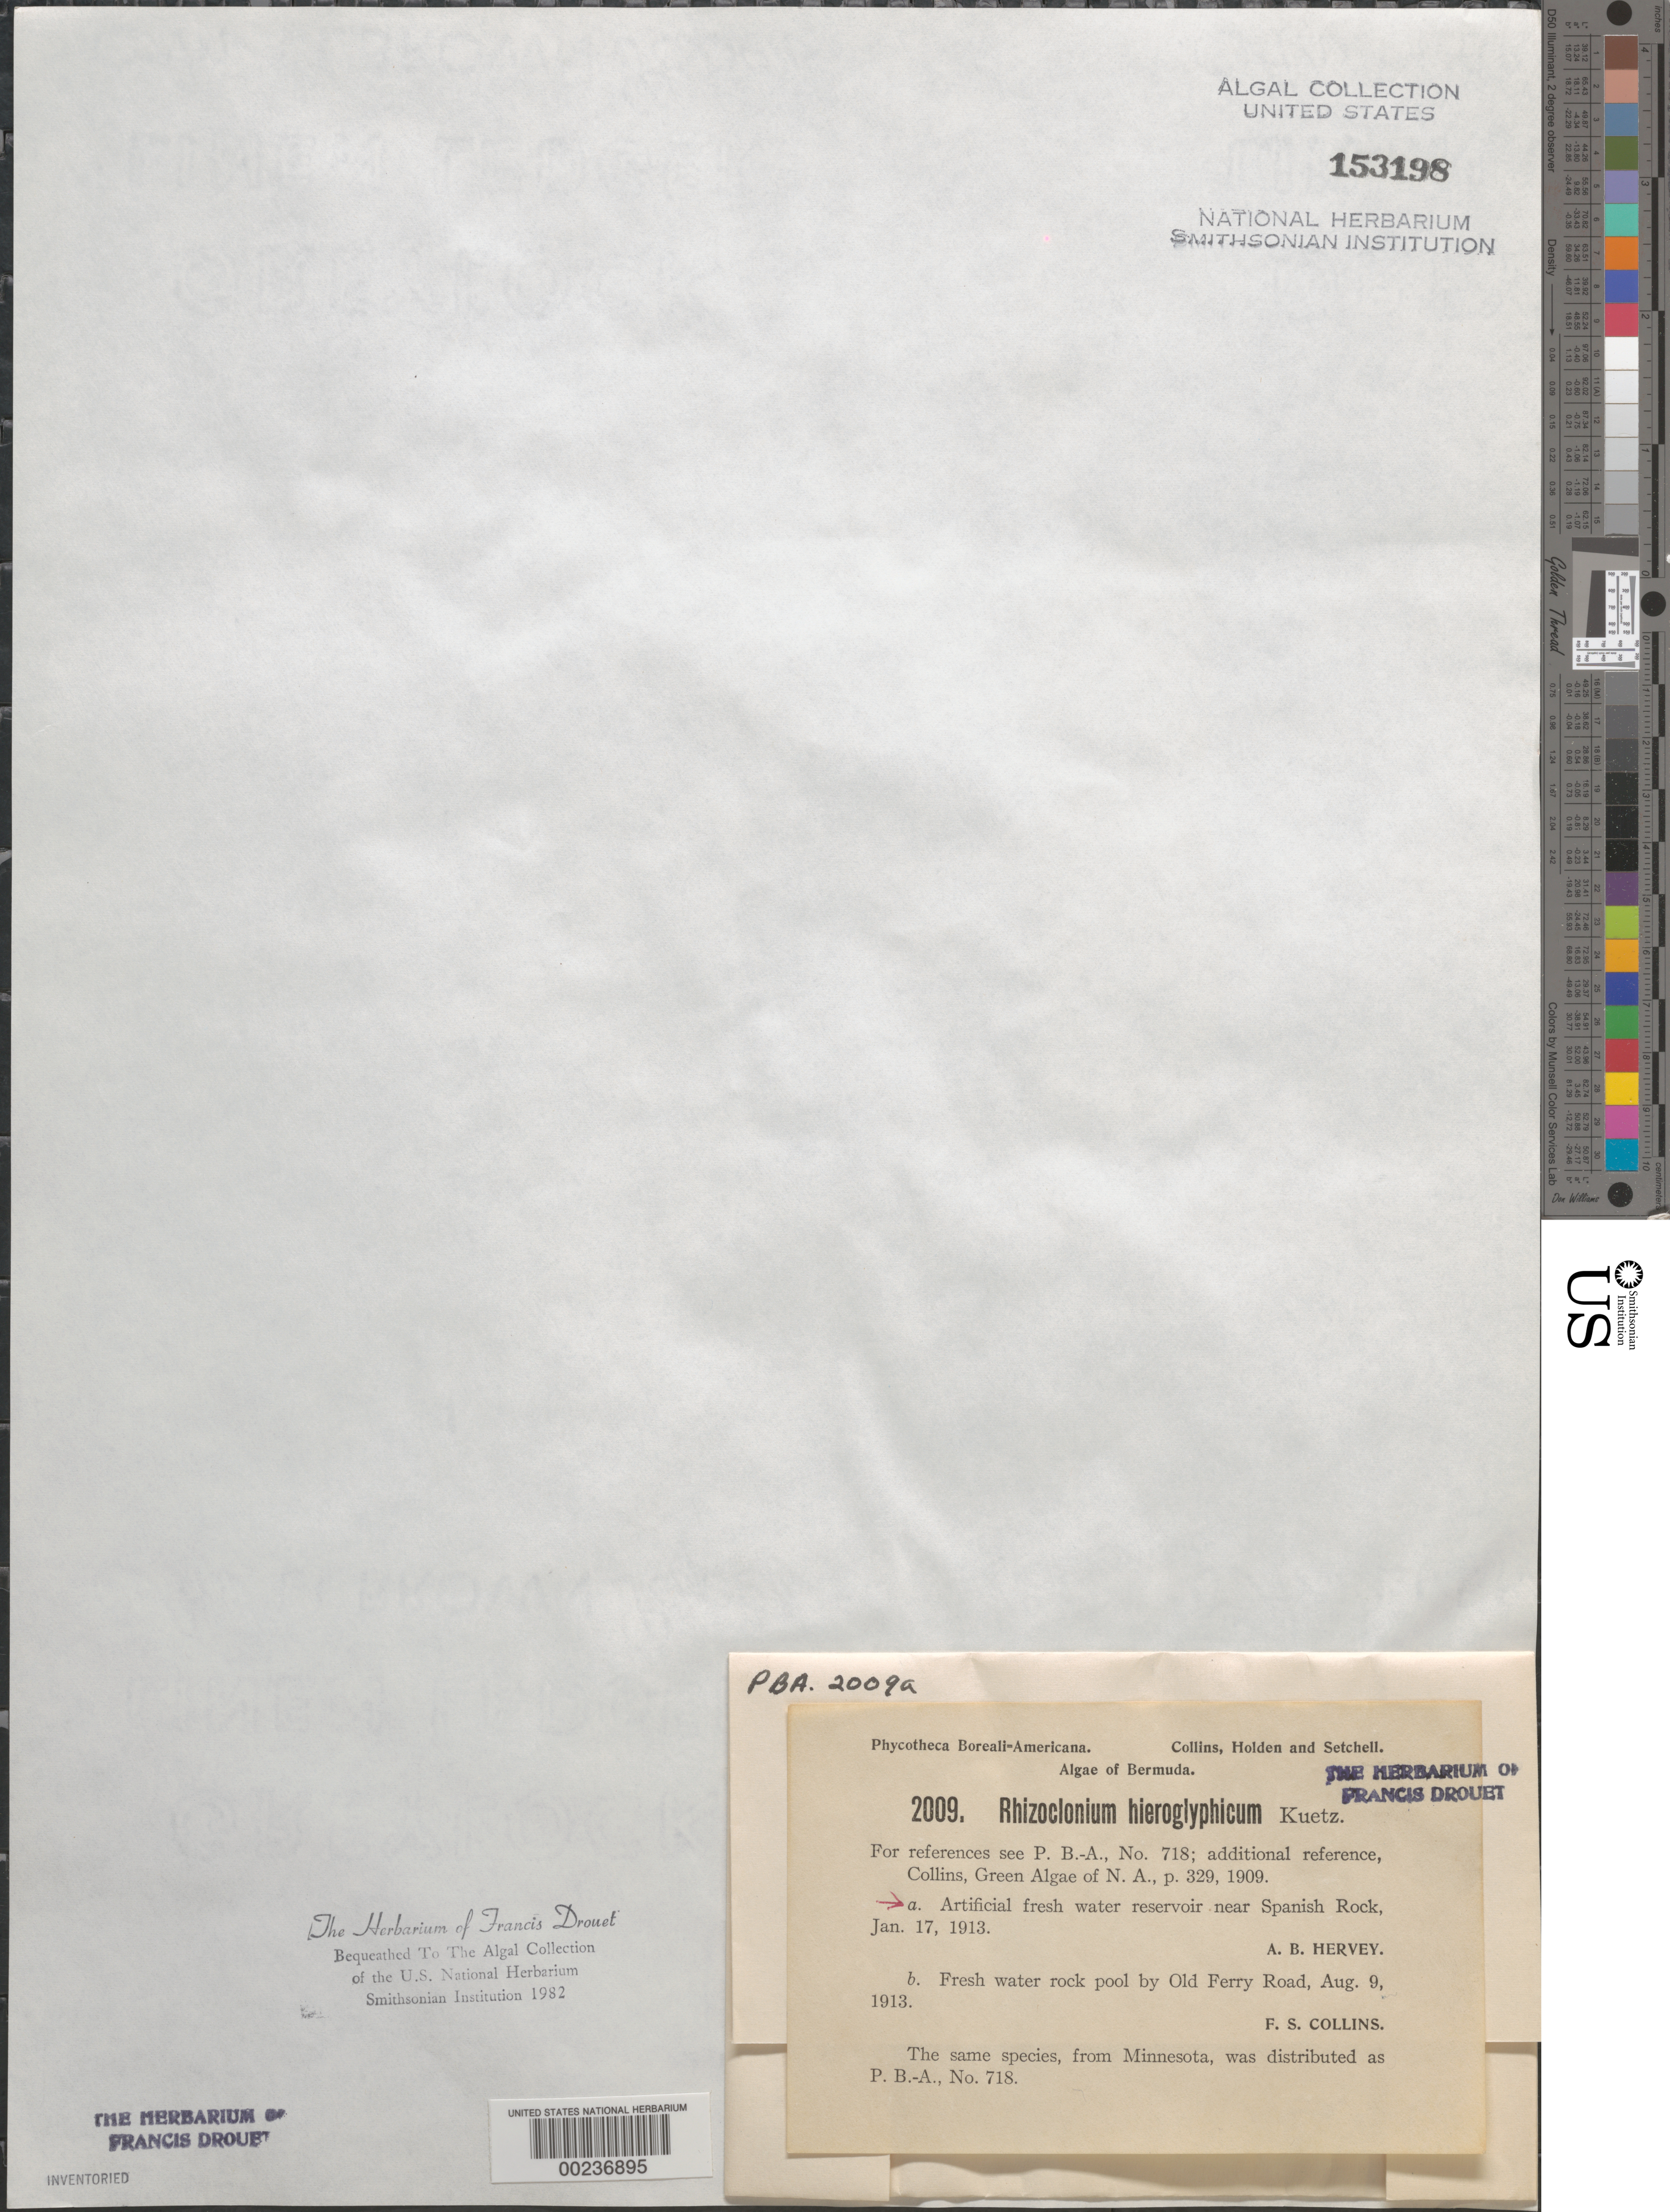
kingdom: Plantae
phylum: Chlorophyta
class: Ulvophyceae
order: Cladophorales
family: Cladophoraceae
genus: Rhizoclonium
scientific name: Rhizoclonium hieroglyphicum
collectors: A. B. Hervey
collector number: PB-A 2009a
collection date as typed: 17 Jan 1913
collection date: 1913-01-17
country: Bermuda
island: Bermuda Island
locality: Near Spanish Rock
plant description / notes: Collins, Holden & Setchell, Phycotheca Boreali-Americana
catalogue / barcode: US 153198